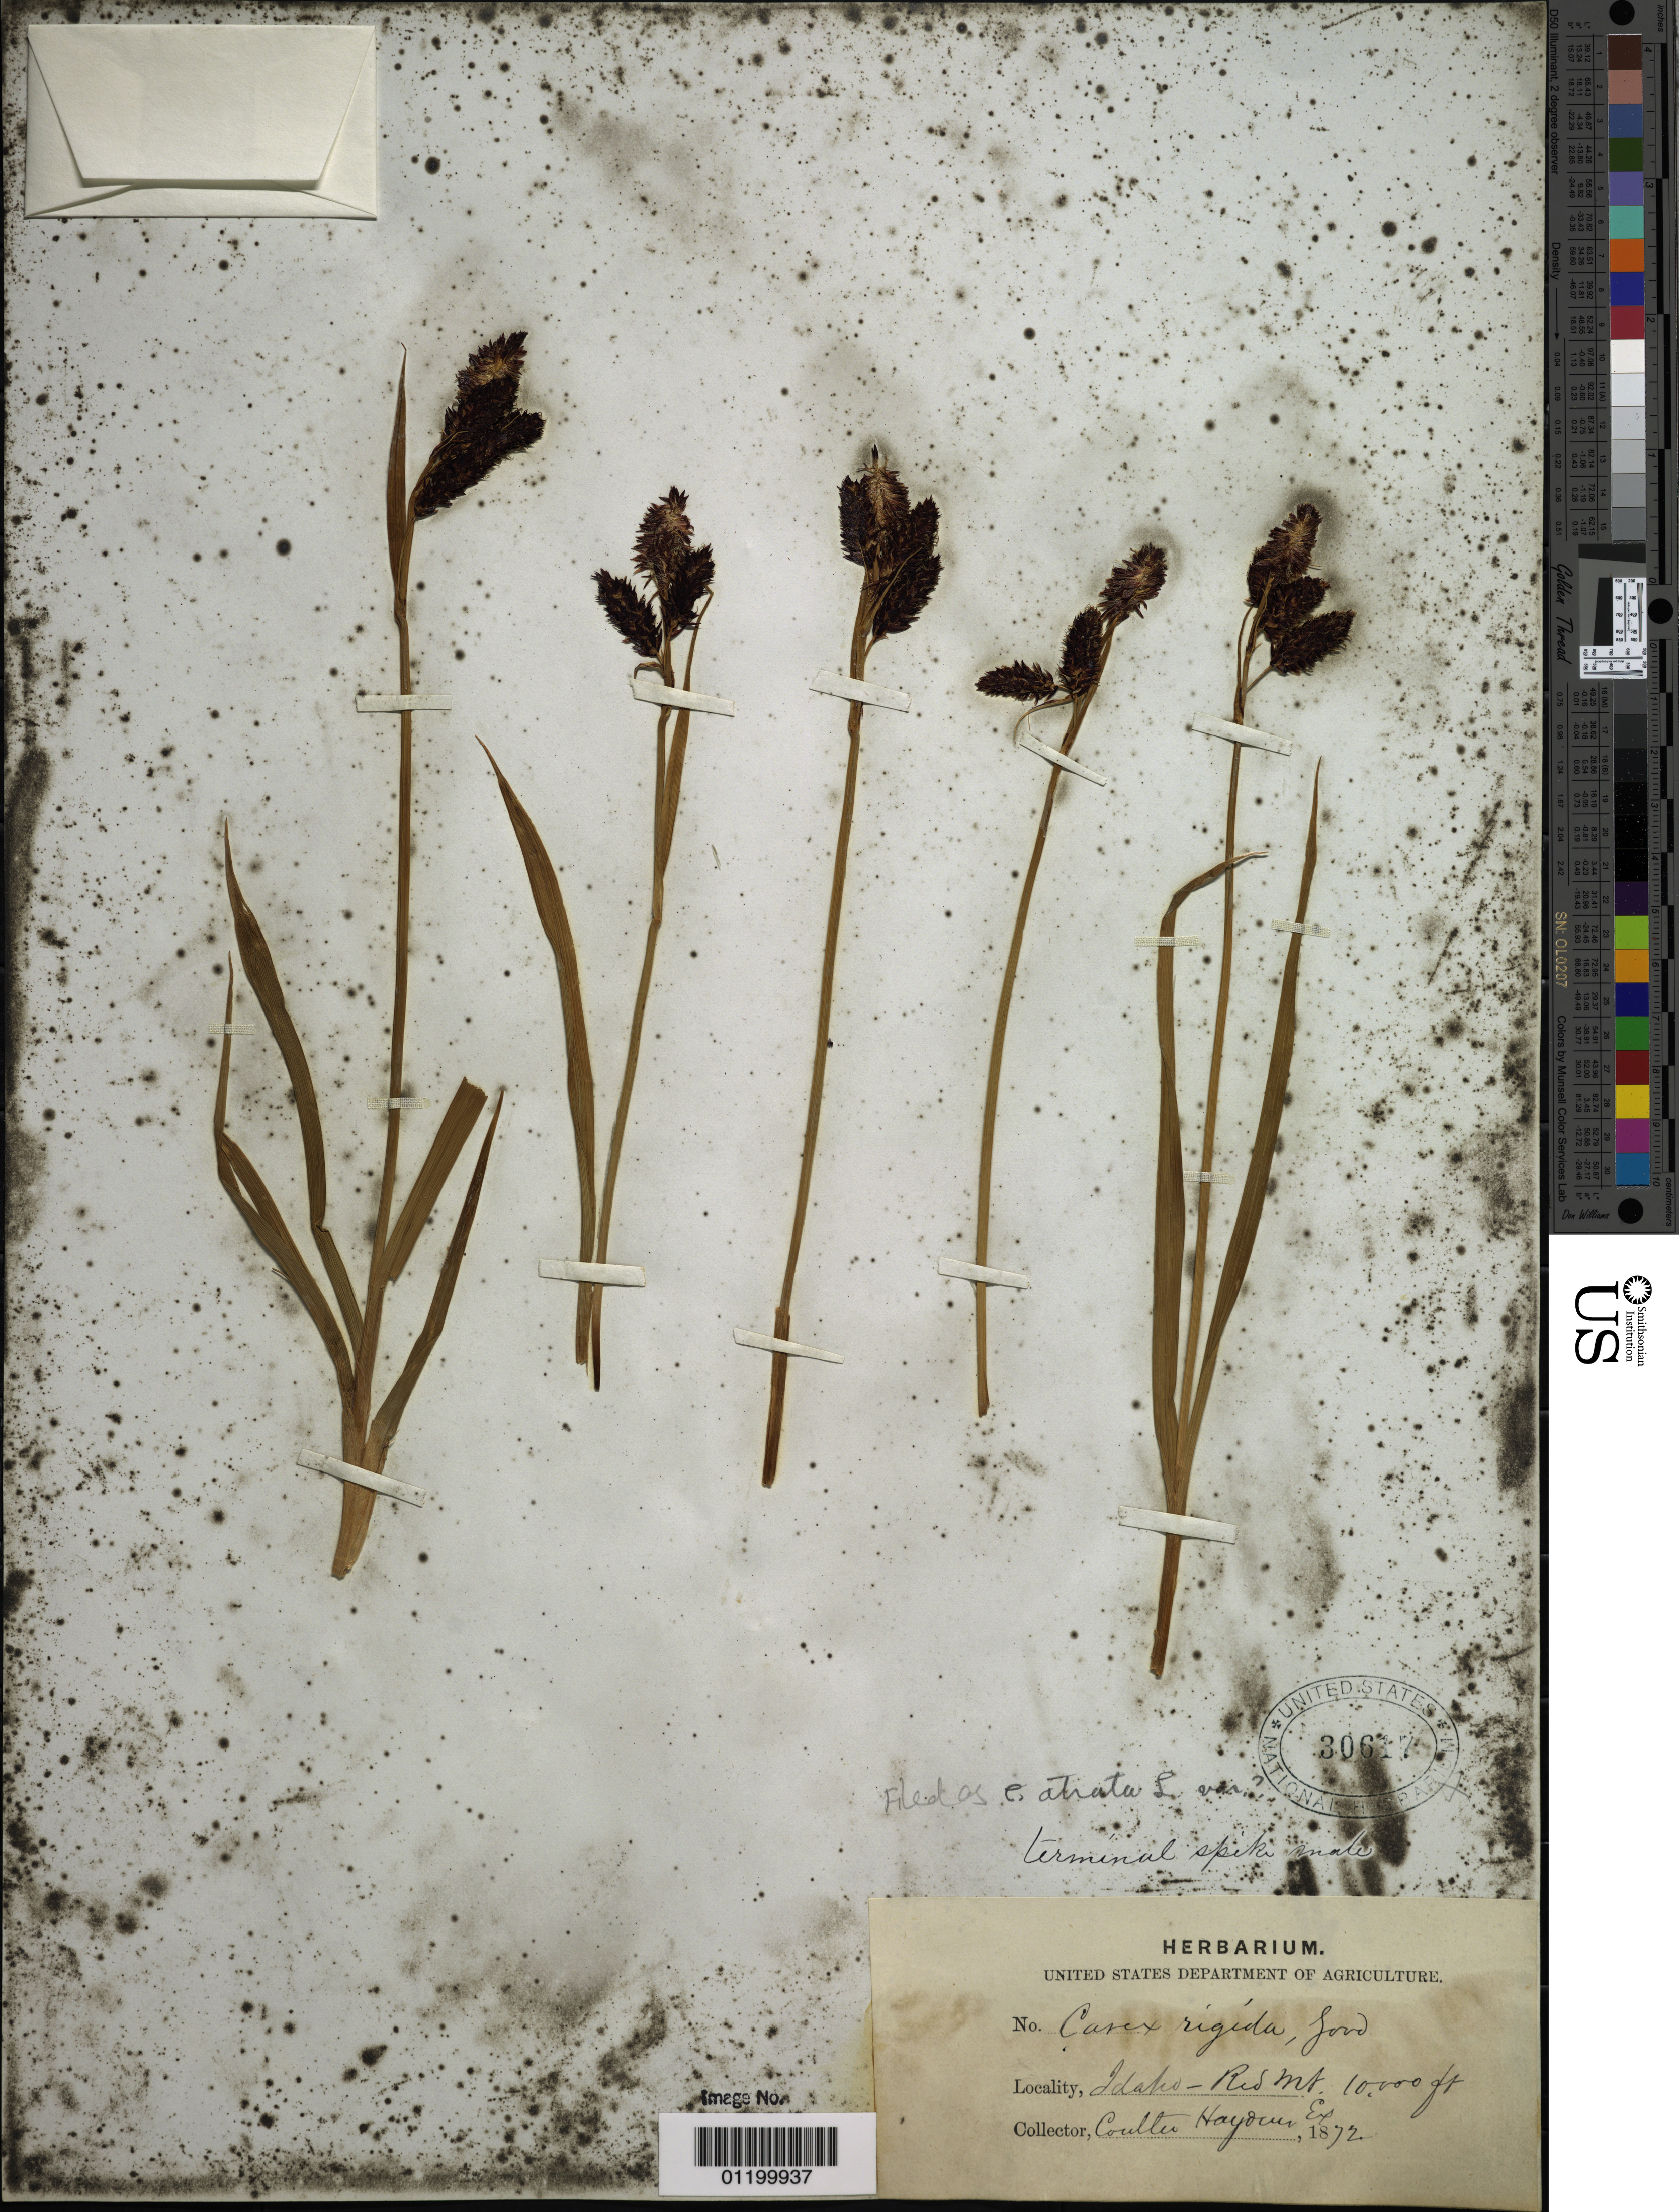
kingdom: Plantae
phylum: Tracheophyta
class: Liliopsida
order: Poales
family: Cyperaceae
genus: Carex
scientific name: Carex atrata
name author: L.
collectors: -- Coulter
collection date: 1872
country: United States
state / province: Idaho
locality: Red Mts.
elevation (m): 3048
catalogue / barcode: US 30617